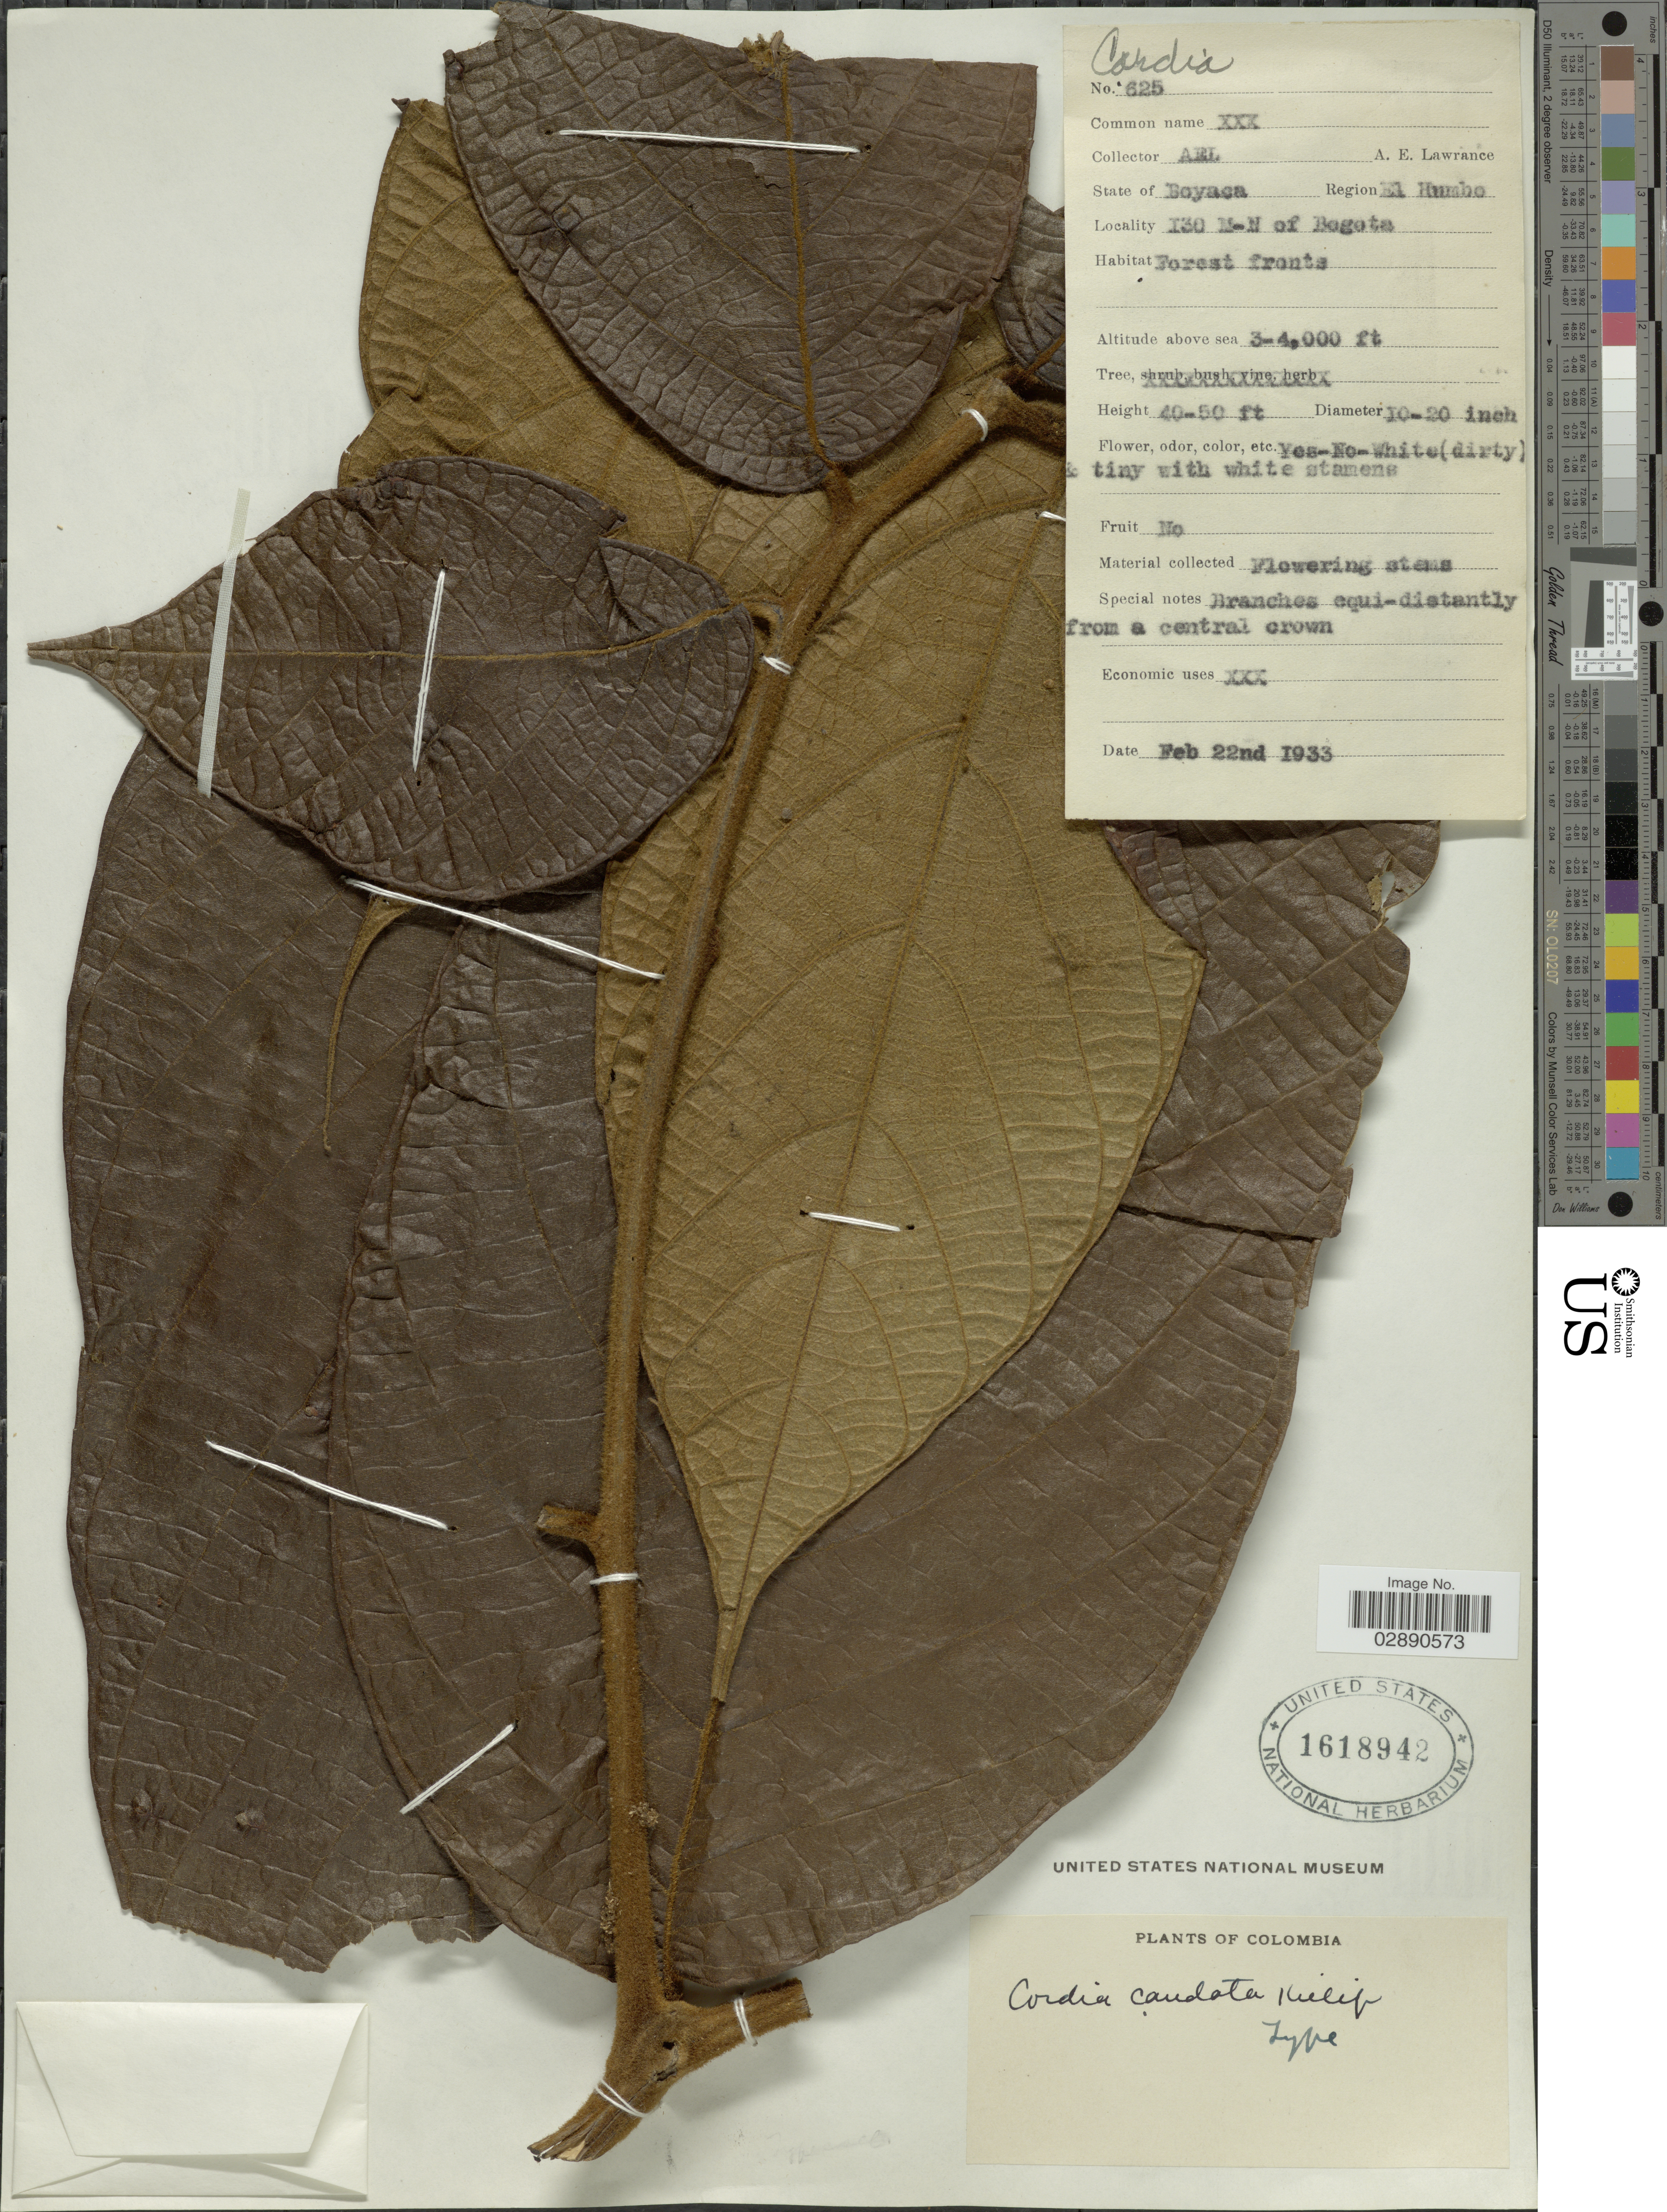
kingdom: Plantae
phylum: Tracheophyta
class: Magnoliopsida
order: Boraginales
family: Cordiaceae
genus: Cordia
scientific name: Cordia candida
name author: Vell.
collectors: A. Lawrance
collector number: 625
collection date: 1933-02-22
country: Colombia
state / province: Boyacá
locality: Region El Humbo. 130 M-N of Bogota.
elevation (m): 914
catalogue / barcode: US 1618942